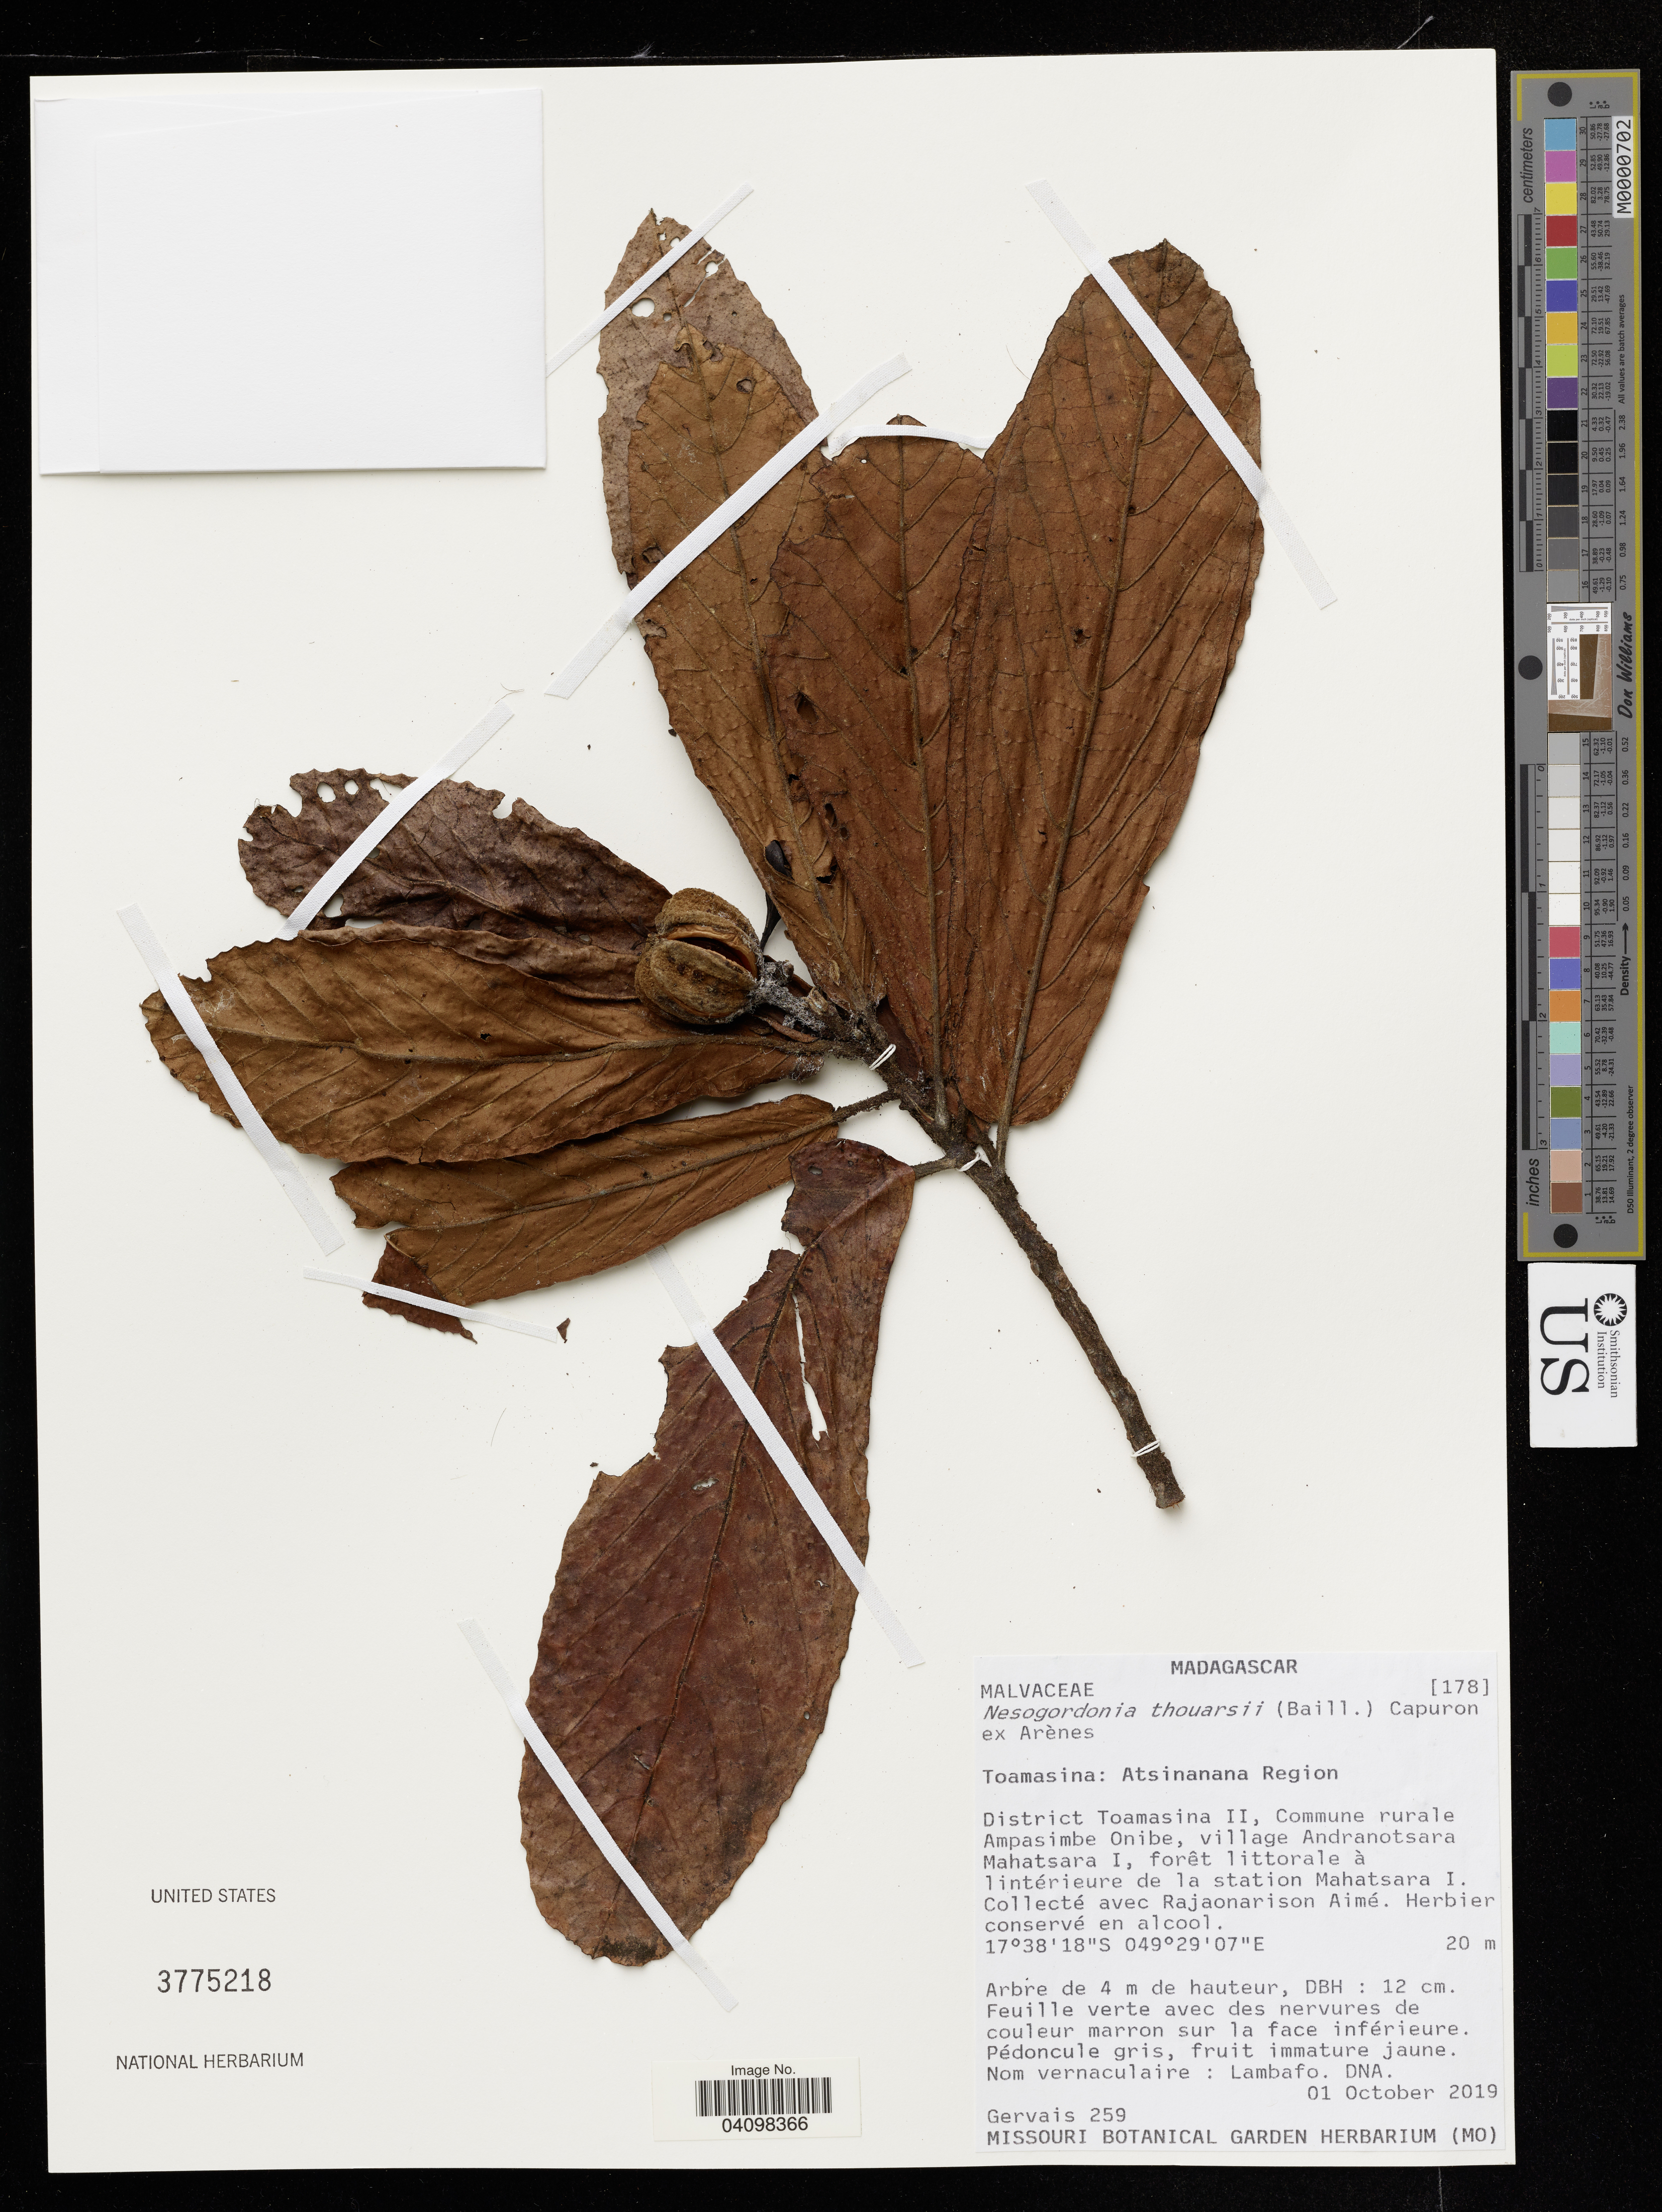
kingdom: Plantae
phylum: Tracheophyta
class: Magnoliopsida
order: Malvales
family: Malvaceae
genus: Nesogordonia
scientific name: Nesogordonia thouarsii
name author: (Baill.) Capuron ex Arènes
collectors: Gervais, --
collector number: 259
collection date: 2019-10-01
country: Madagascar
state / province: Toamasina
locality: District Toamasina II, Commune rurale Ampasimbe Onibe, village Andranotsara Mahatsara I, forêt littorale à lintérieure de la station Mahatsara I.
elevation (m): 20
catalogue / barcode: US 3775218